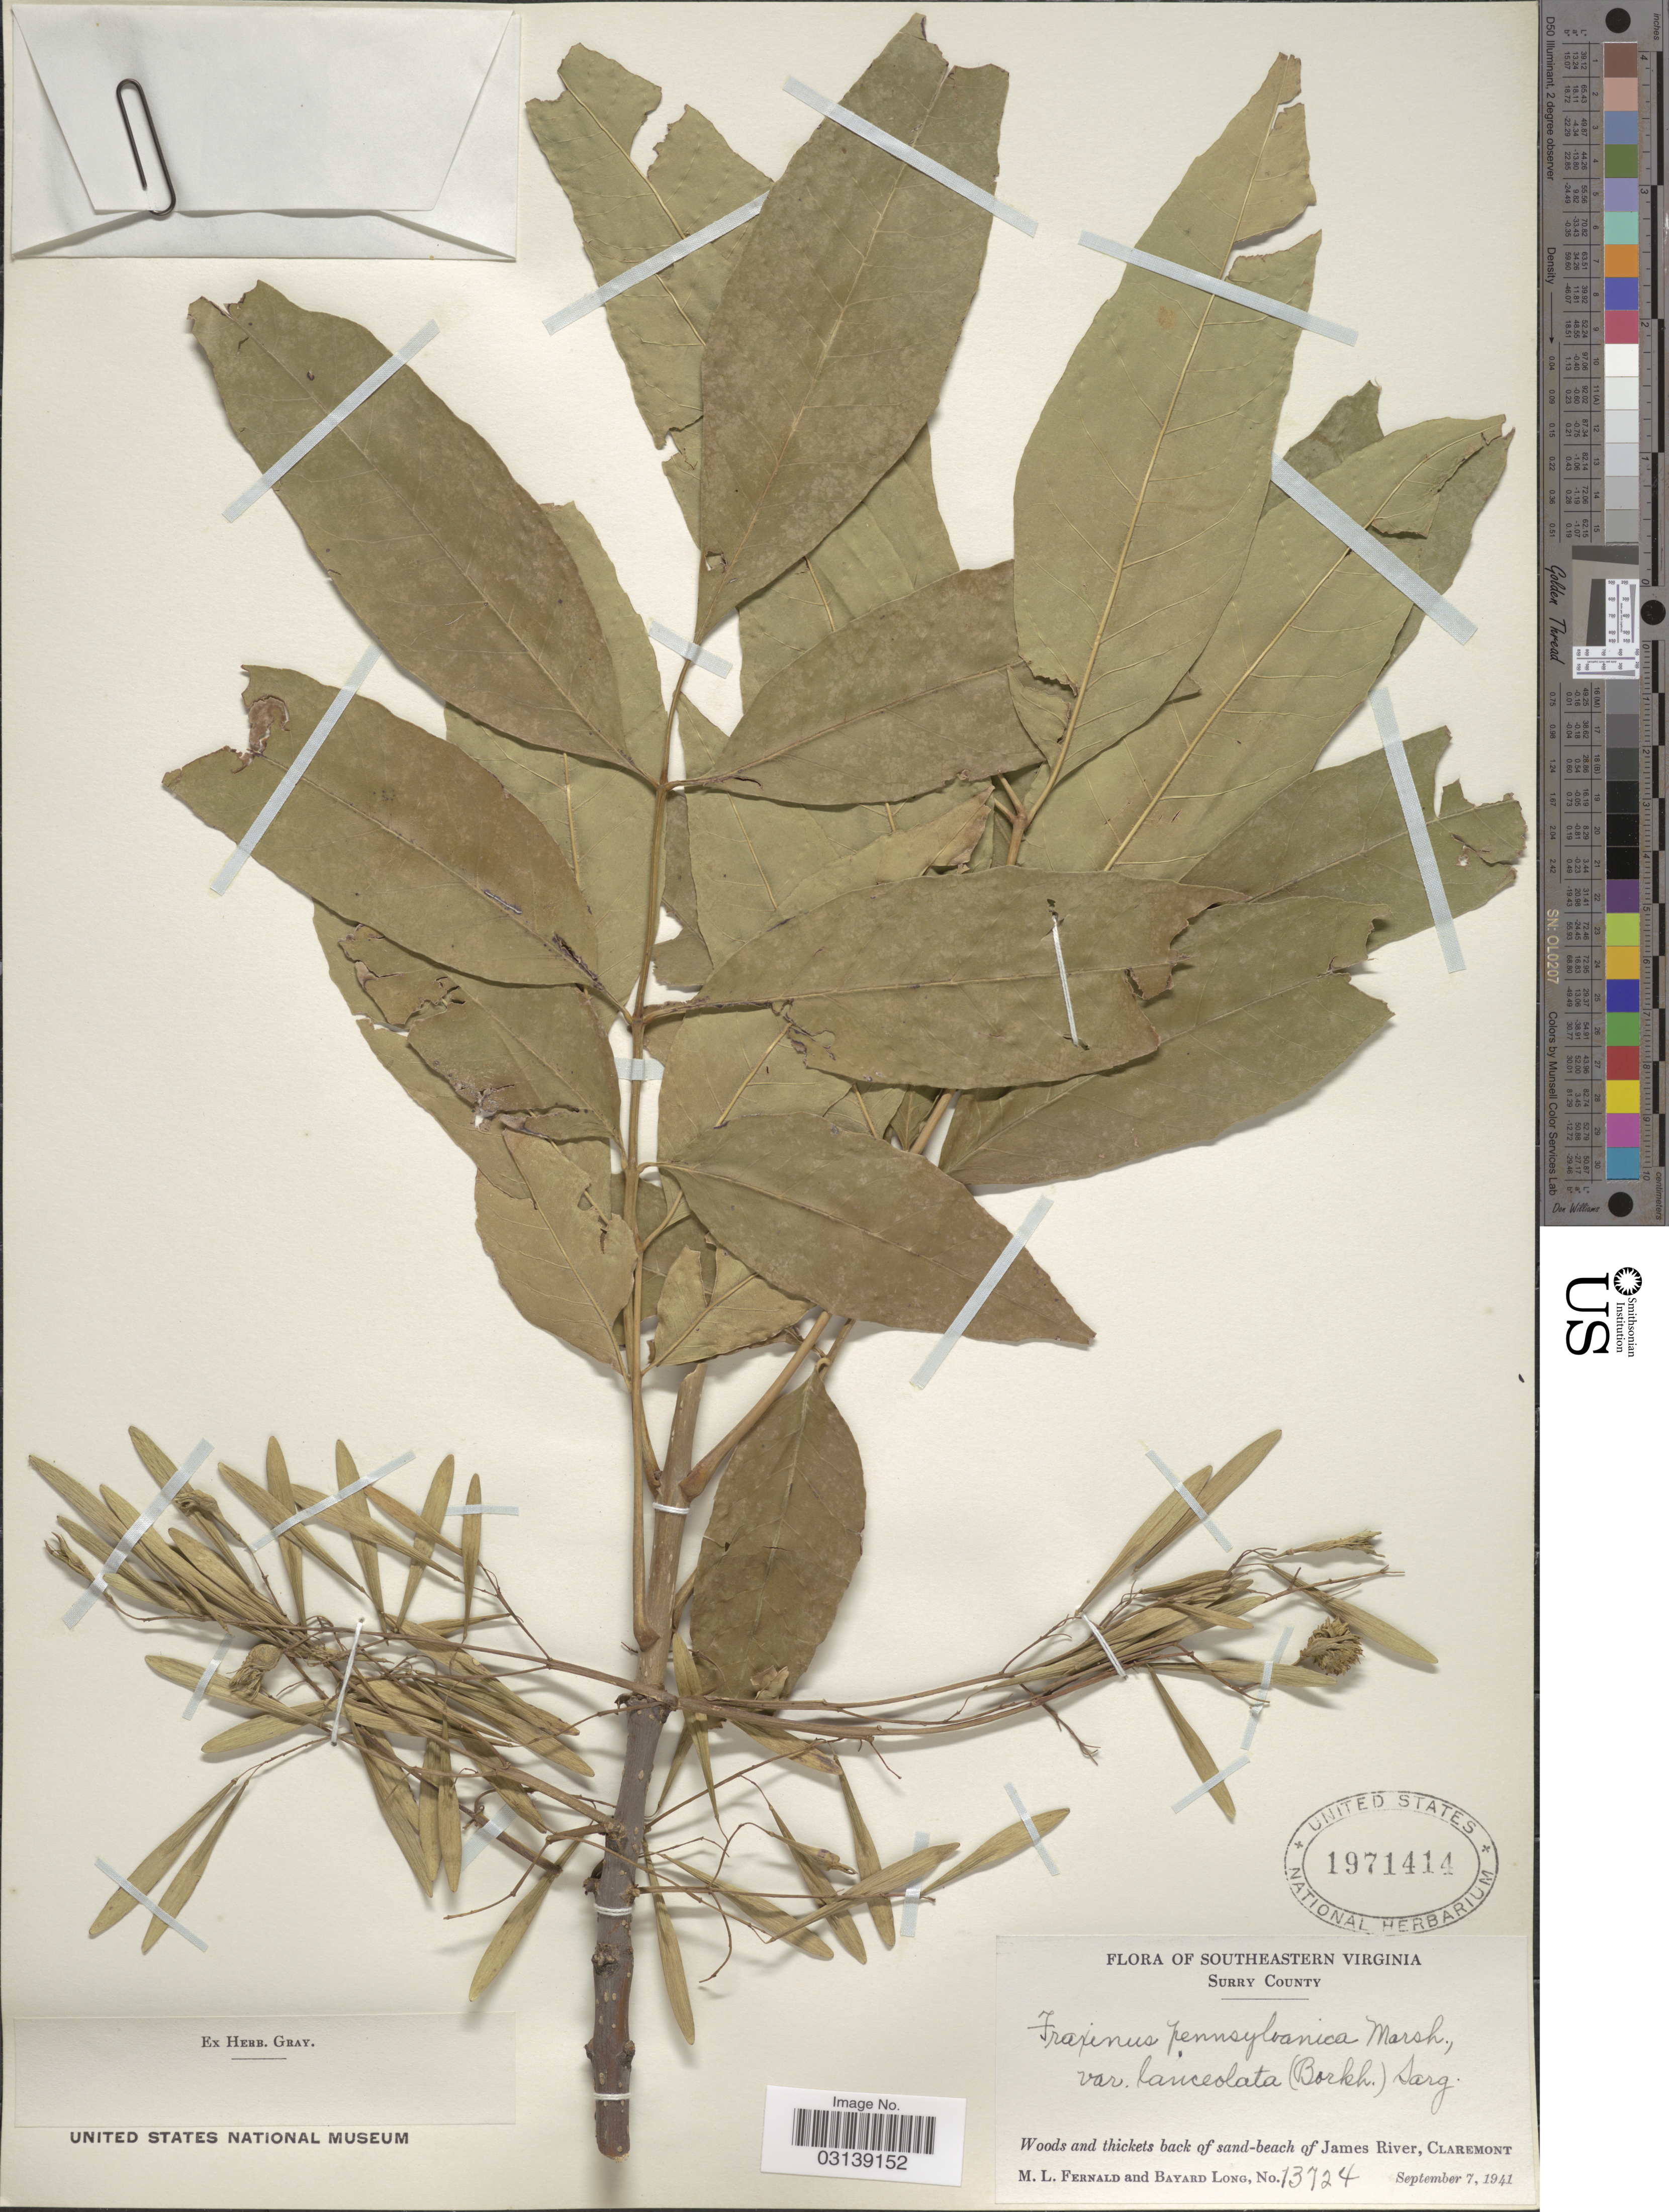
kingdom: Plantae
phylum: Tracheophyta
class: Magnoliopsida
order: Lamiales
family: Oleaceae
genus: Fraxinus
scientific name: Fraxinus pennsylvanica var. lanceolata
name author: Sarg.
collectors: M. L. Fernald & B. Long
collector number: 13724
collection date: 1941-09-07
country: United States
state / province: Virginia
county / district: Surry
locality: Southeastern Virginia. Surry County. Woods and thickets back of sand-beach of James River, Claremont.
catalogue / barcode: US 1971414